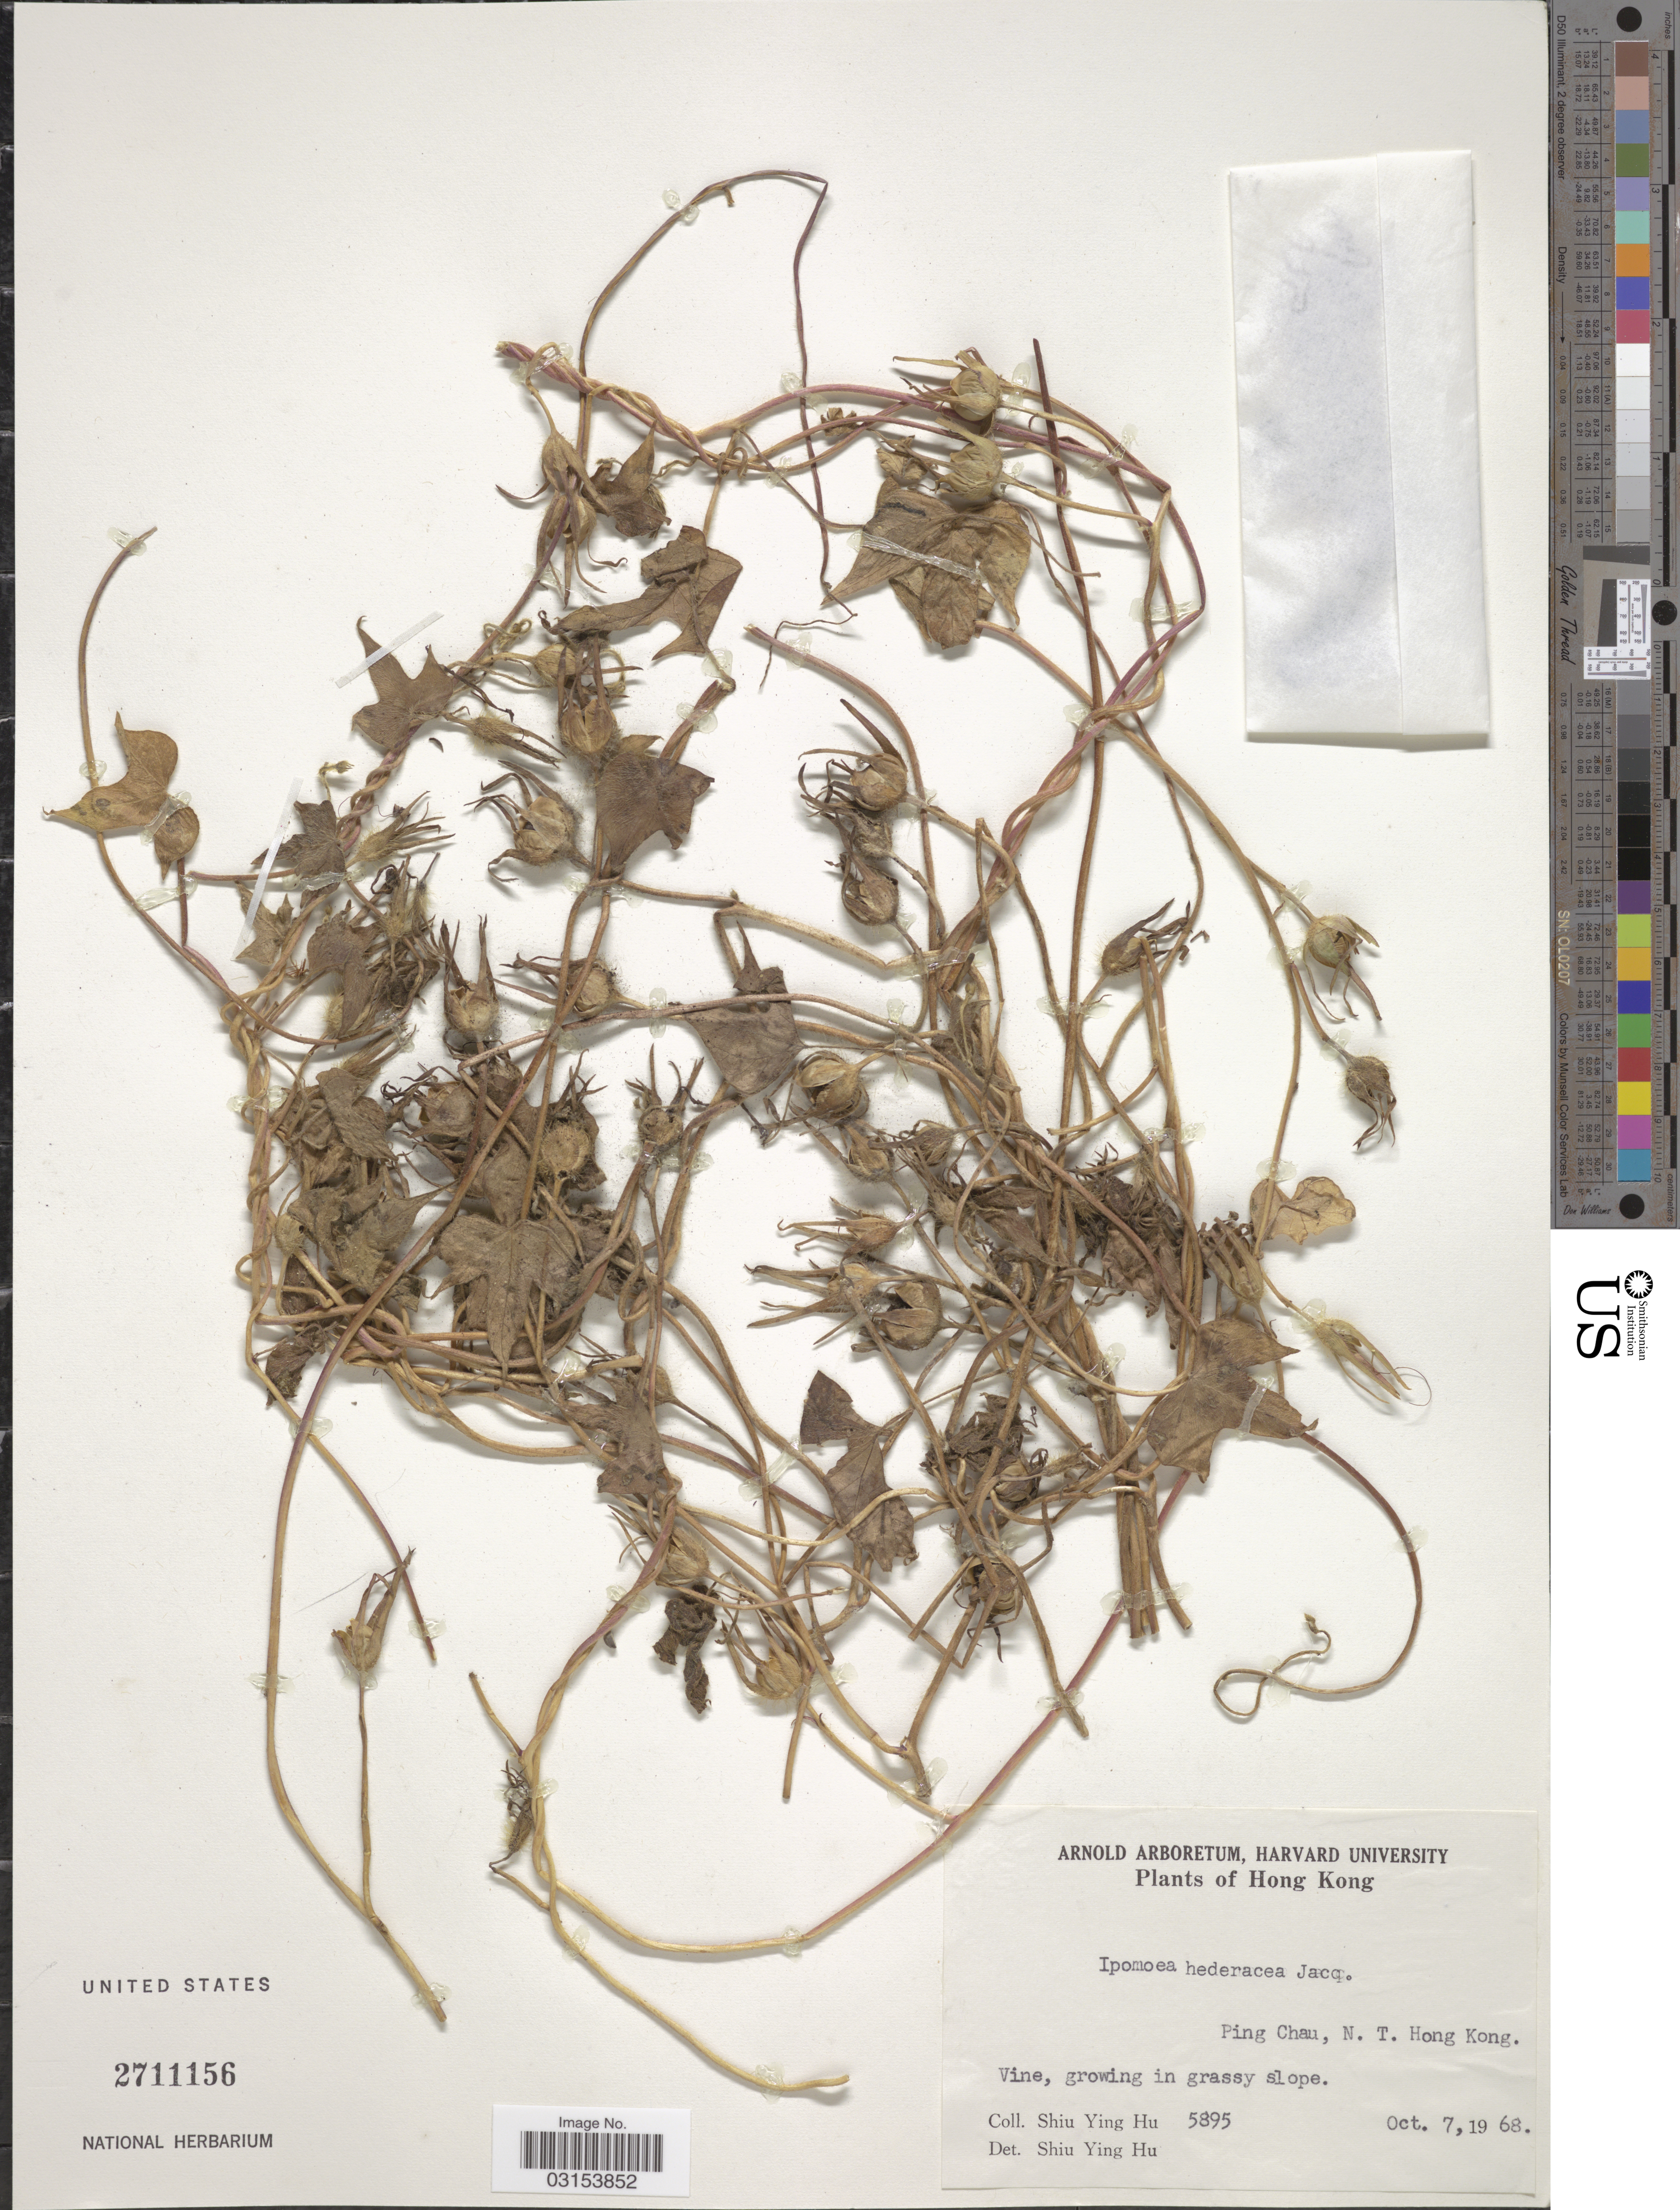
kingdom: Plantae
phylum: Tracheophyta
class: Magnoliopsida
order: Solanales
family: Convolvulaceae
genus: Ipomoea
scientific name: Ipomoea hederacea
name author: Jacq.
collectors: S. Y. Hu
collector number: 5895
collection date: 1968-10-07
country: China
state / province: Hong Kong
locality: Ping Chau, N. T.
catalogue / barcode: US 2711156